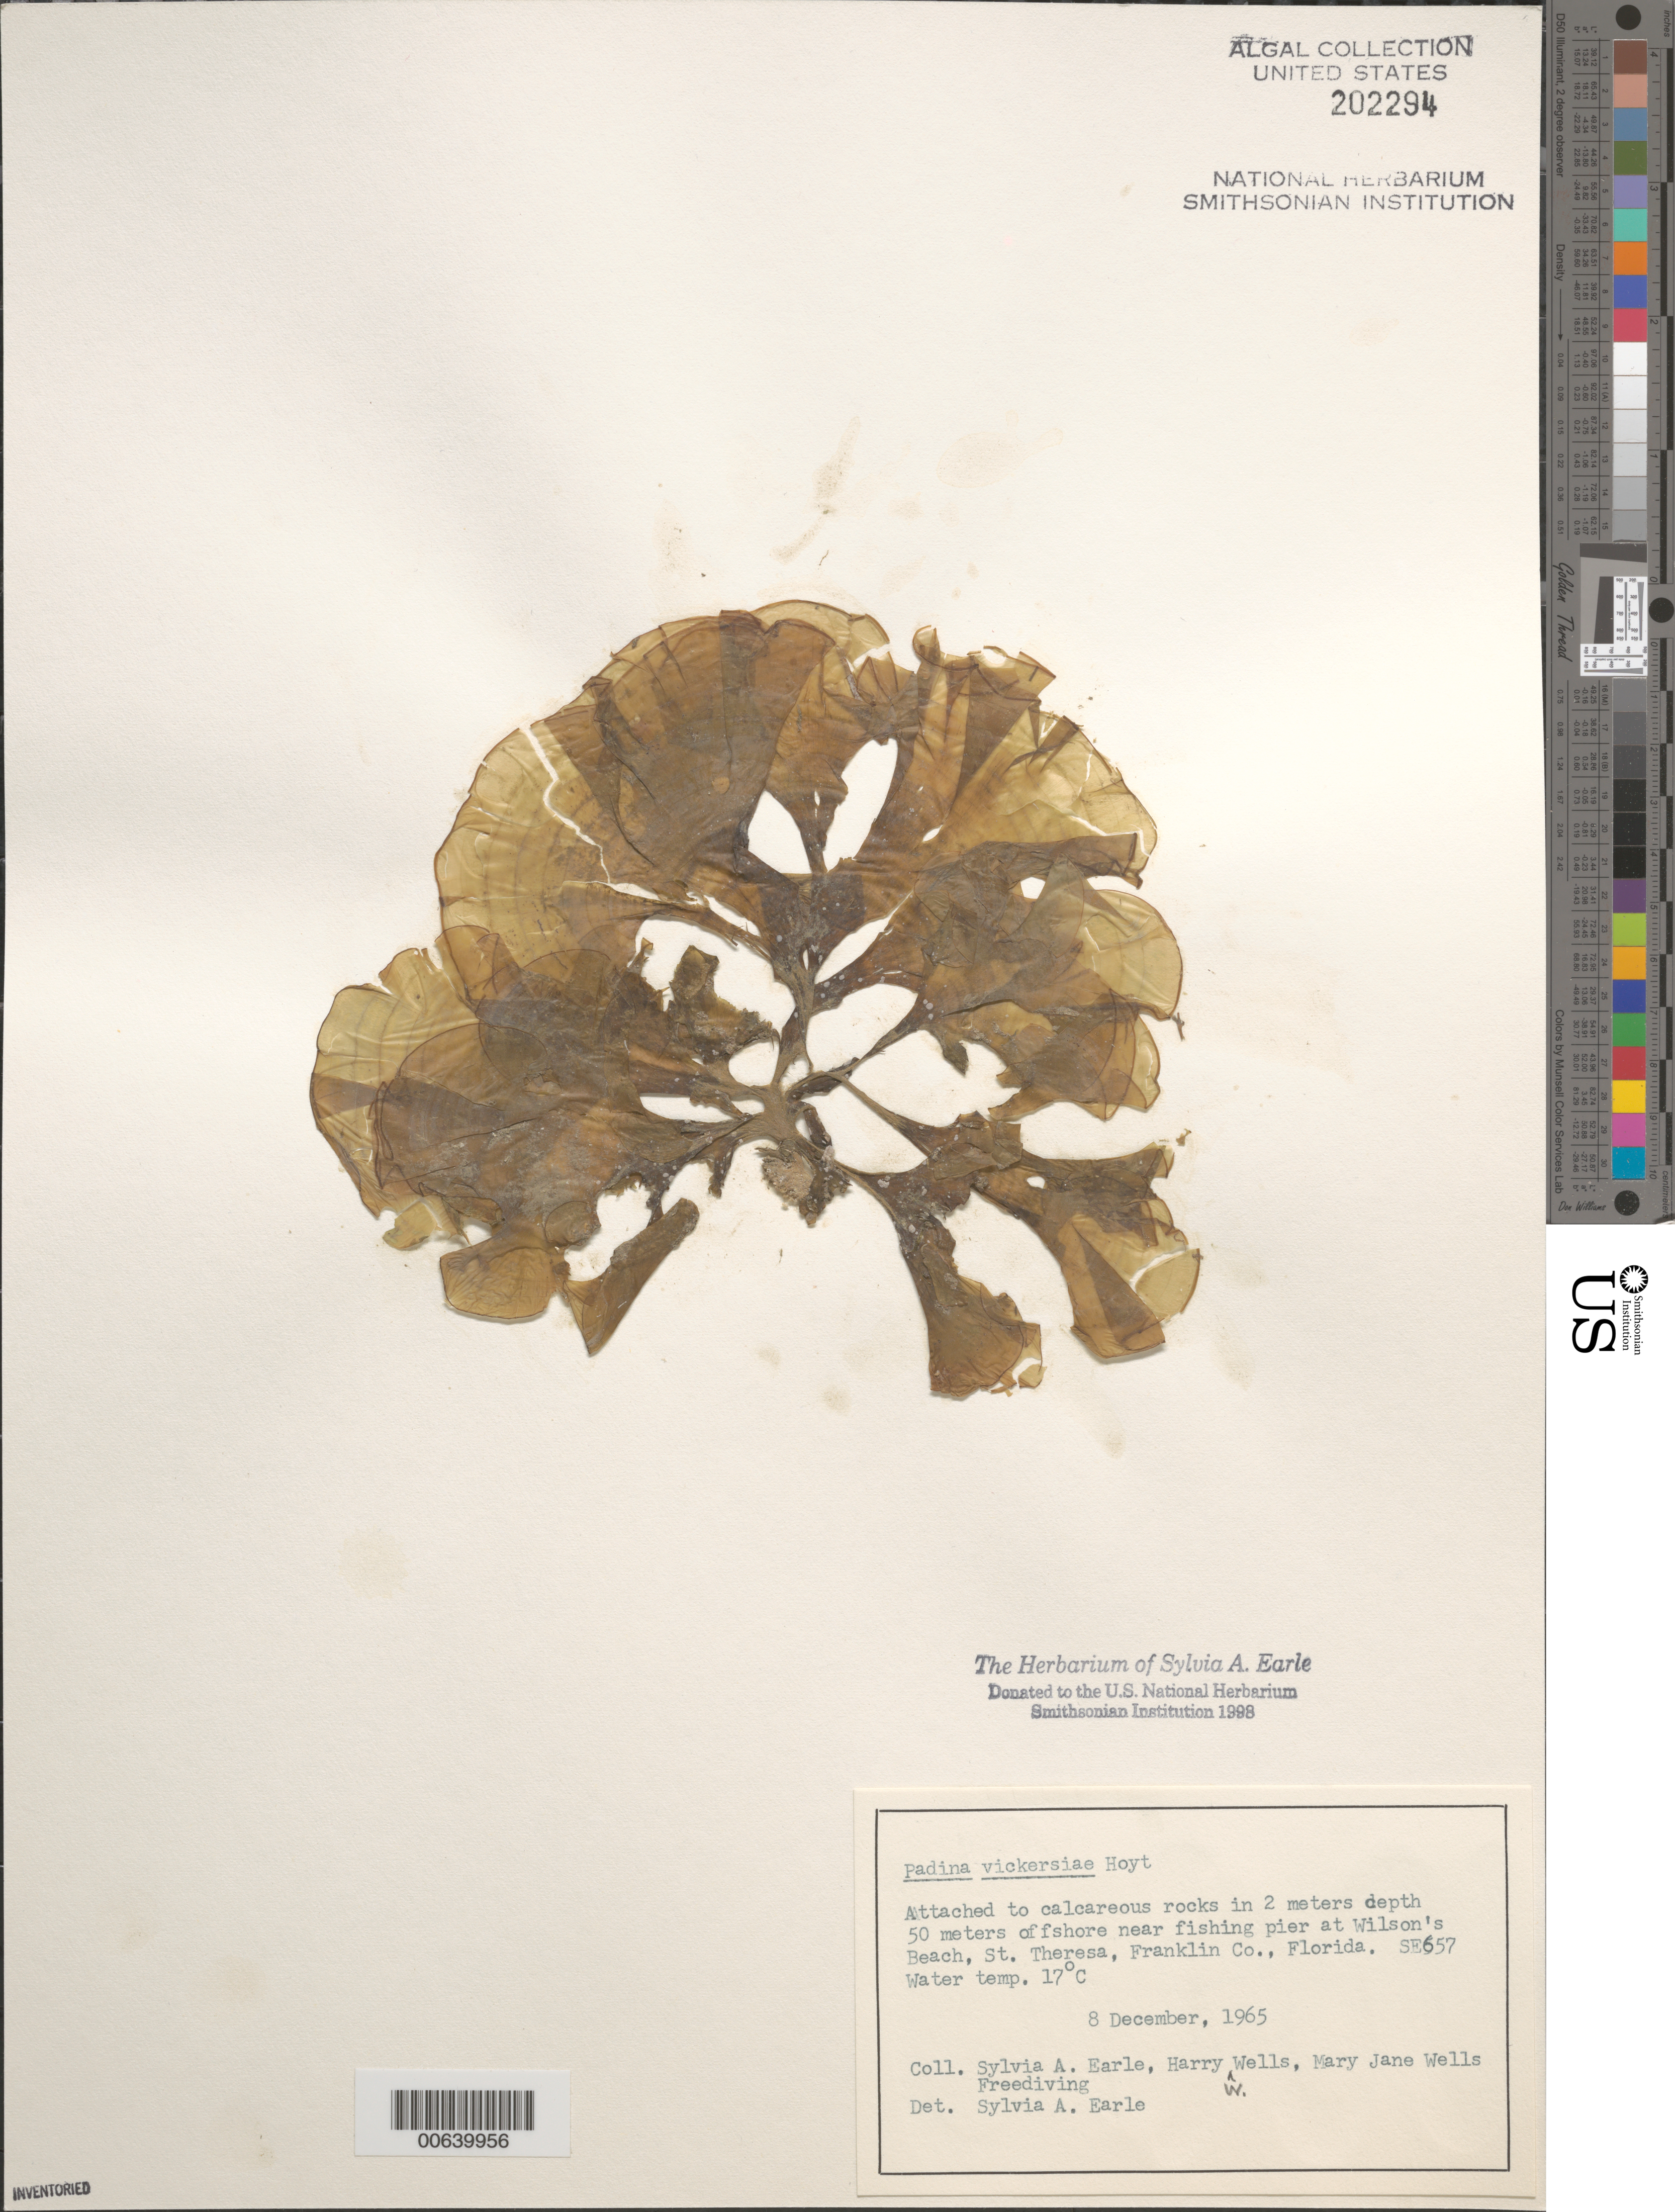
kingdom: Chromista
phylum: Ochrophyta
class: Phaeophyceae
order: Dictyotales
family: Dictyotaceae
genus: Padina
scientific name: Padina gymnospora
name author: (Kütz.) O.G. Sond.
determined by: Algae name updating Project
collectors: S. A. Earle, H. Wells & M. Wells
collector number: SE 657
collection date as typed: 08 Dec 1965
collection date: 1965-12-08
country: United States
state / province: Florida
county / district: Franklin County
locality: St. Teresa [St. Theresa], Wilson's Beach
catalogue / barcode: US 202294